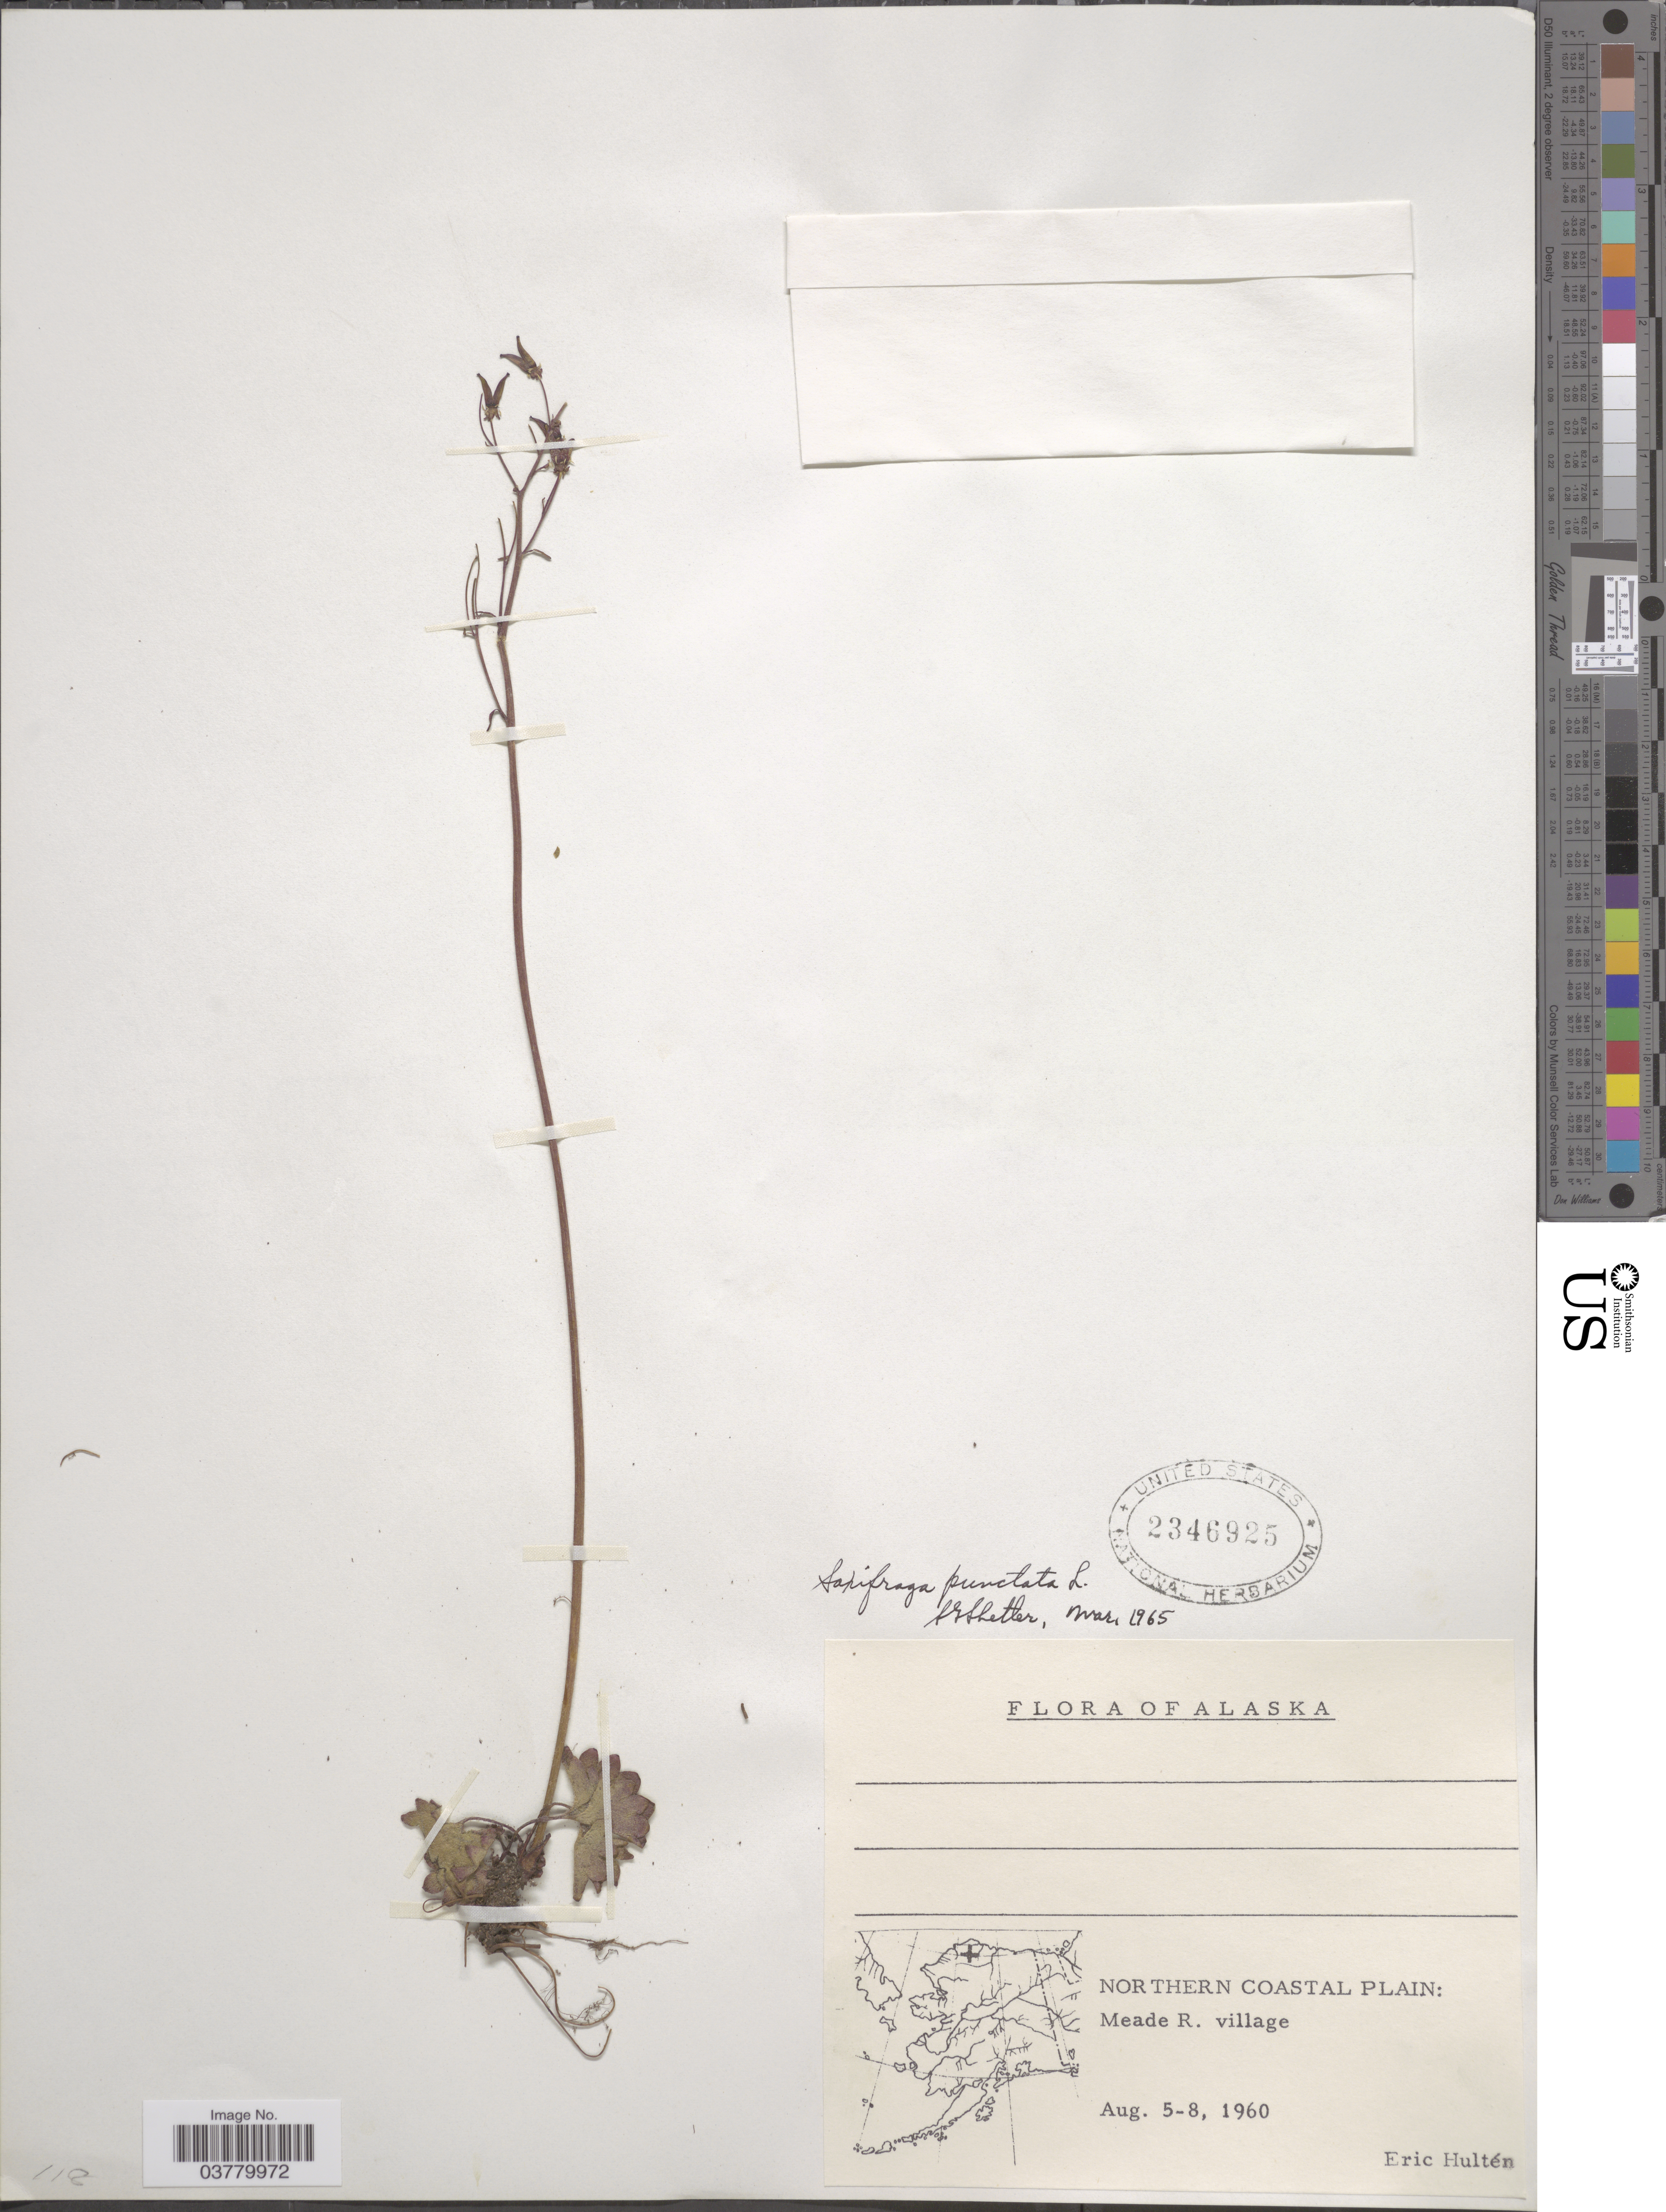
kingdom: Plantae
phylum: Tracheophyta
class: Magnoliopsida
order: Saxifragales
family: Saxifragaceae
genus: Micranthes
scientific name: Micranthes nelsoniana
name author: (D. Don) Small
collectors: E. G. Hultén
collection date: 1960-08-05/1960-08-08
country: United States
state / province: Alaska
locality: Northern Coastal Plain: Meade R. village.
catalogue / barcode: US 2346925